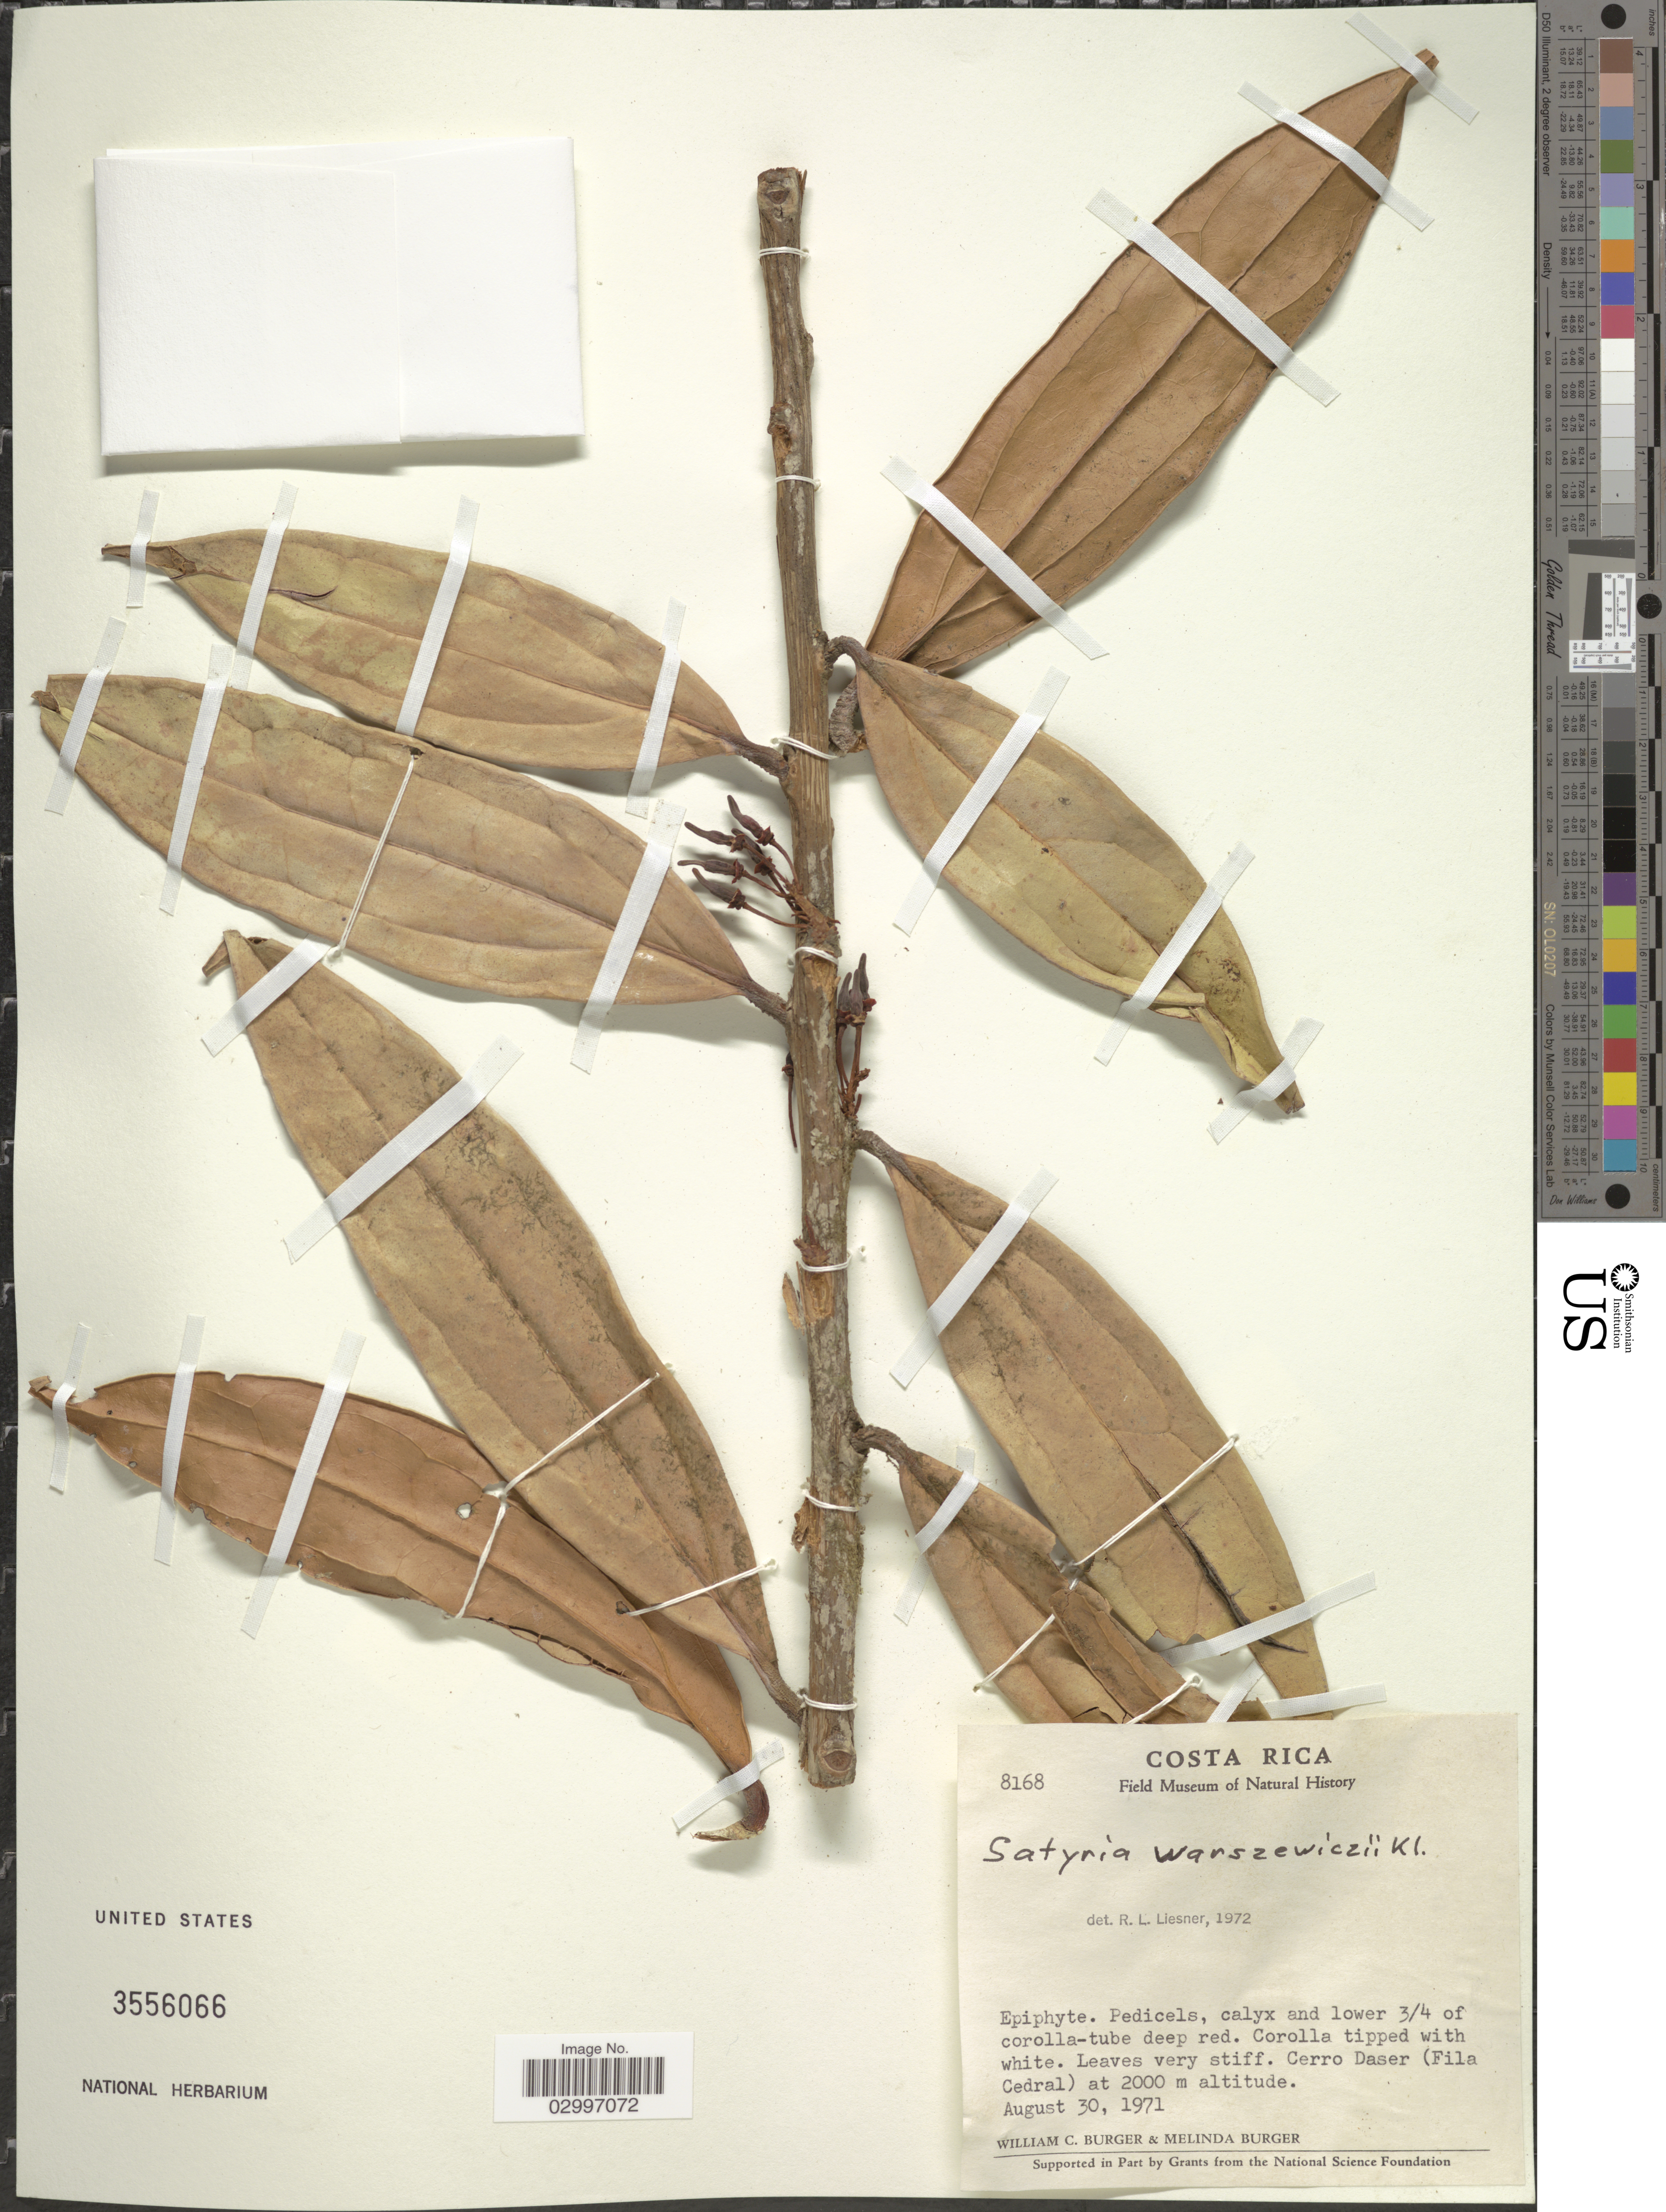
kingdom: Plantae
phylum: Tracheophyta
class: Magnoliopsida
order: Ericales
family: Ericaceae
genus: Satyria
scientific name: Satyria warszewiczii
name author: Klotzsch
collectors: W. Burger & M. Burger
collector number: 8168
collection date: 1971-08-30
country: Costa Rica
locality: Cerro Daser (Fila Cedral).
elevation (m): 2000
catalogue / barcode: US 3556066